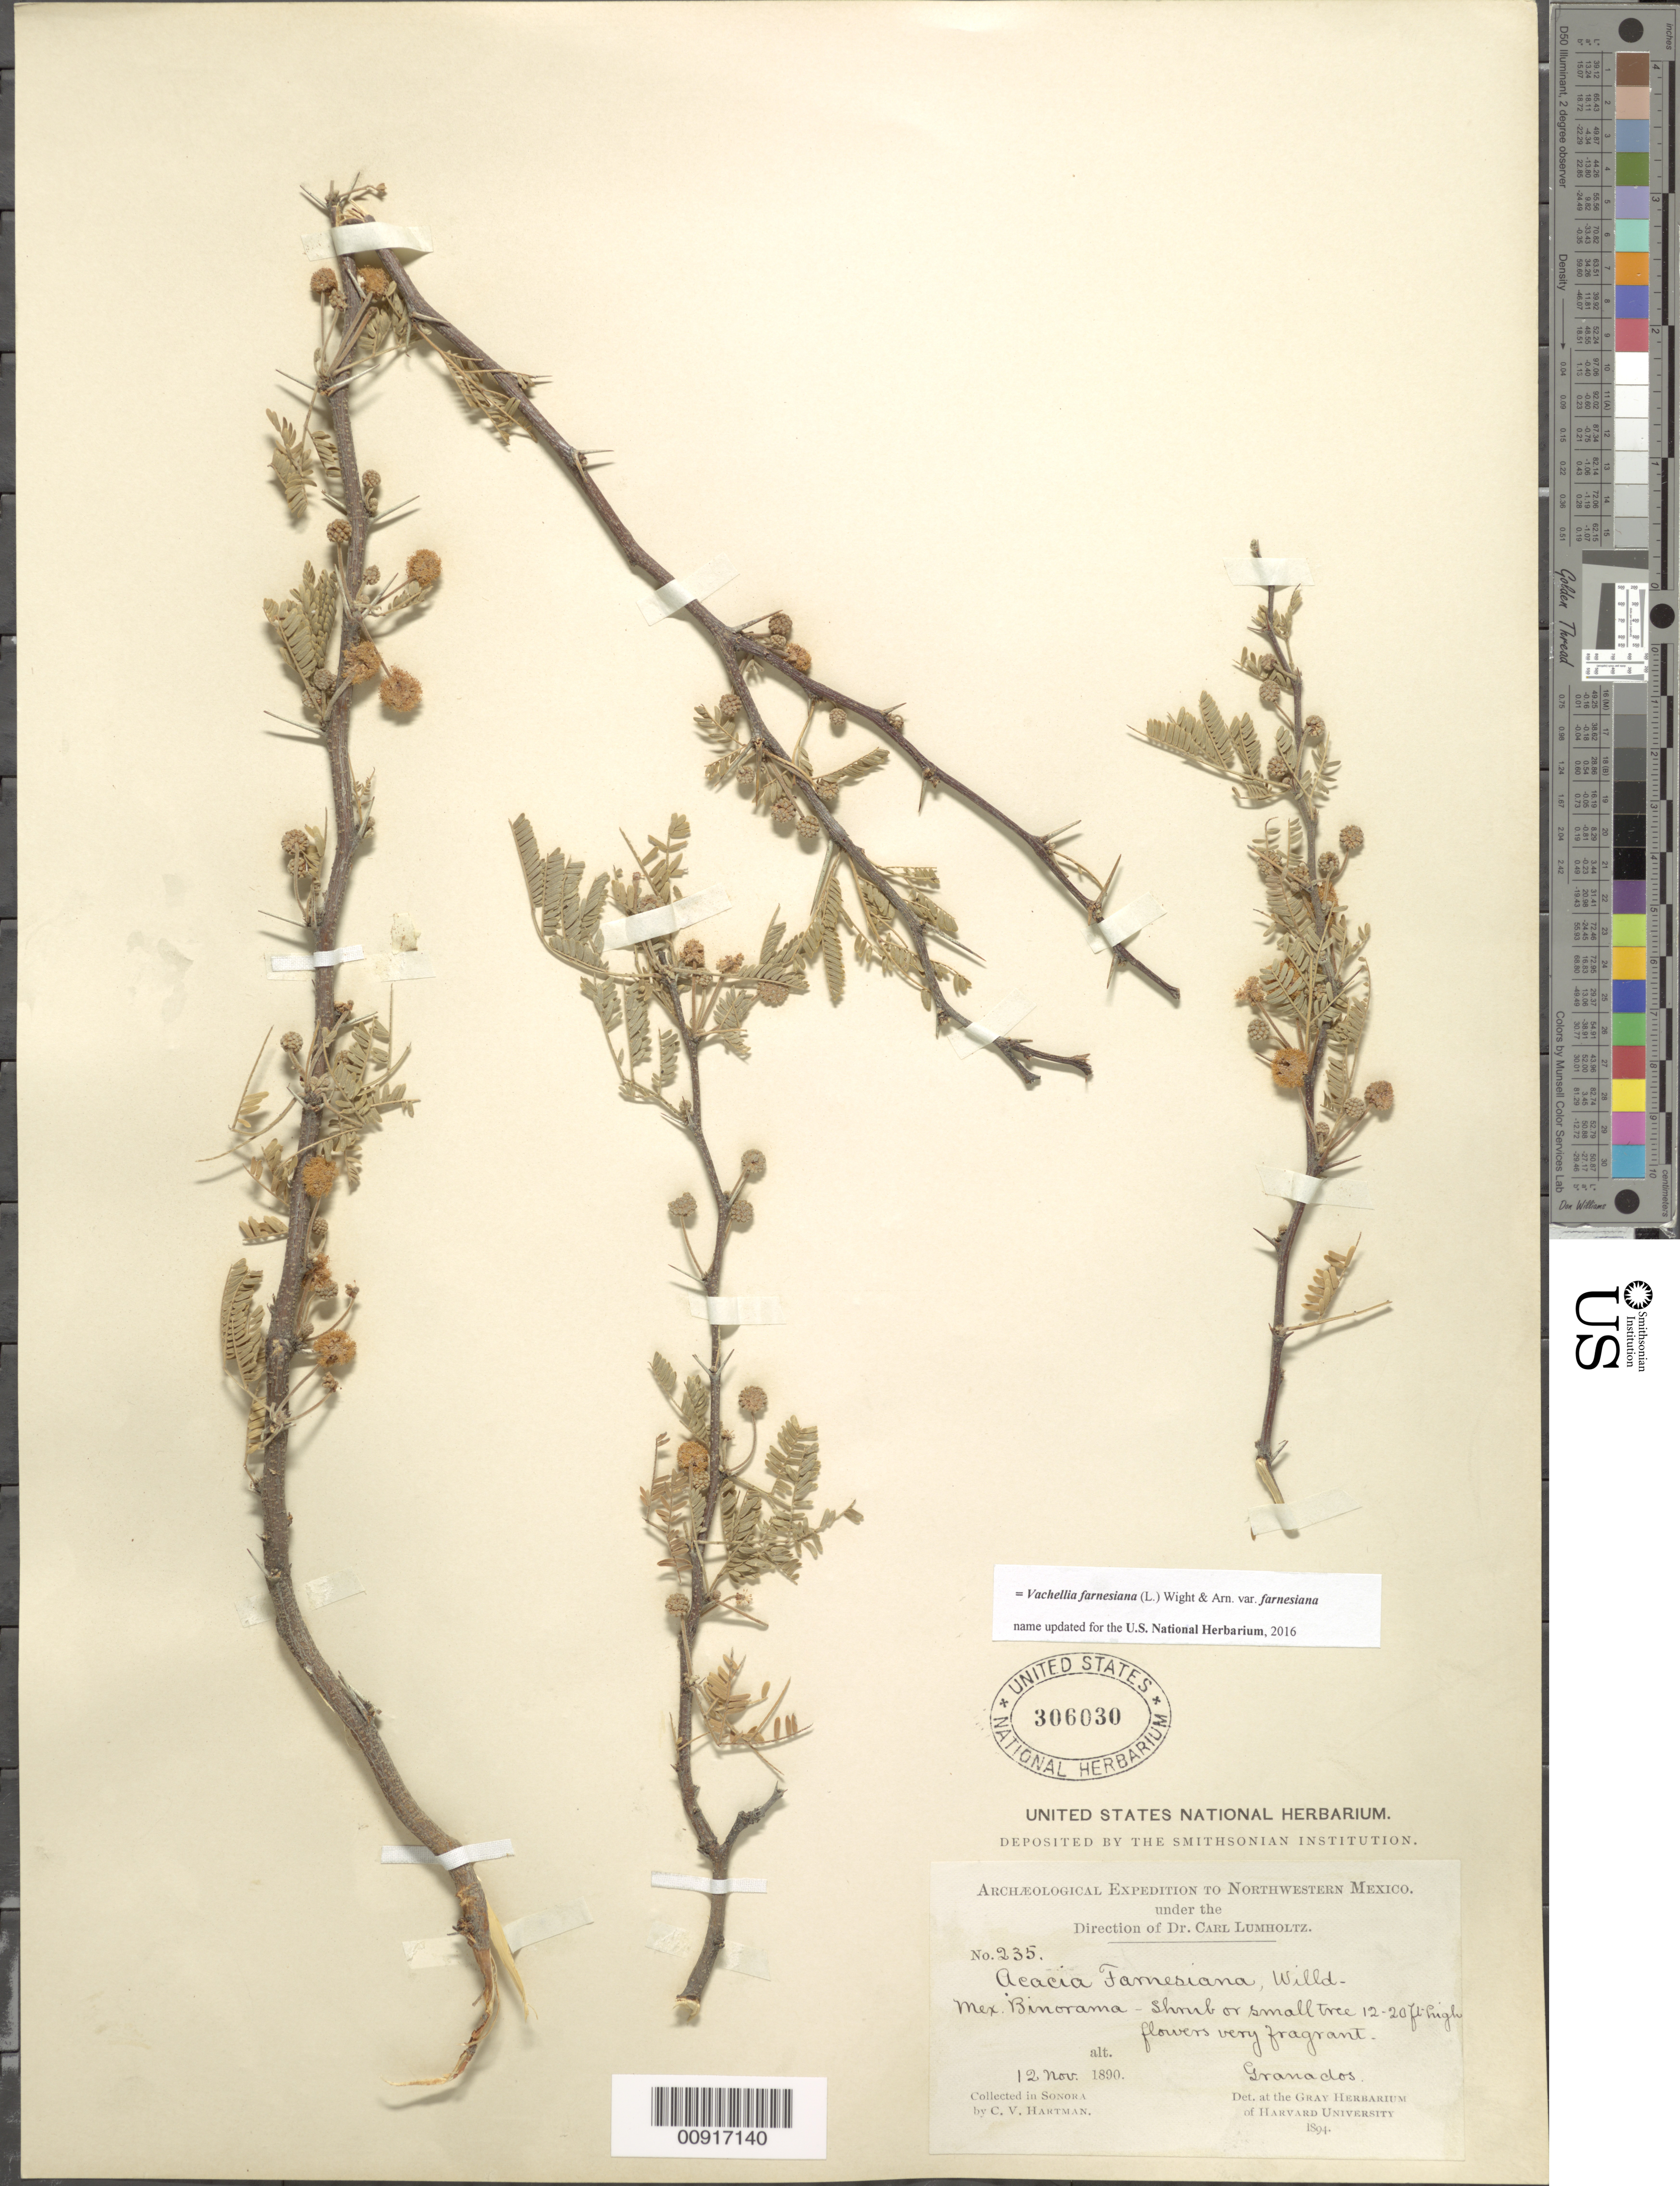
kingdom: Plantae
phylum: Tracheophyta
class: Magnoliopsida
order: Fabales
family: Fabaceae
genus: Vachellia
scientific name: Vachellia farnesiana var. farnesiana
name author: (L.) Wight & Arn.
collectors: C. V. Hartman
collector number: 235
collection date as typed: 12 Nov 1890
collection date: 1890-11-12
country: Mexico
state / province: Sonora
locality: Granados.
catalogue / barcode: US 306030